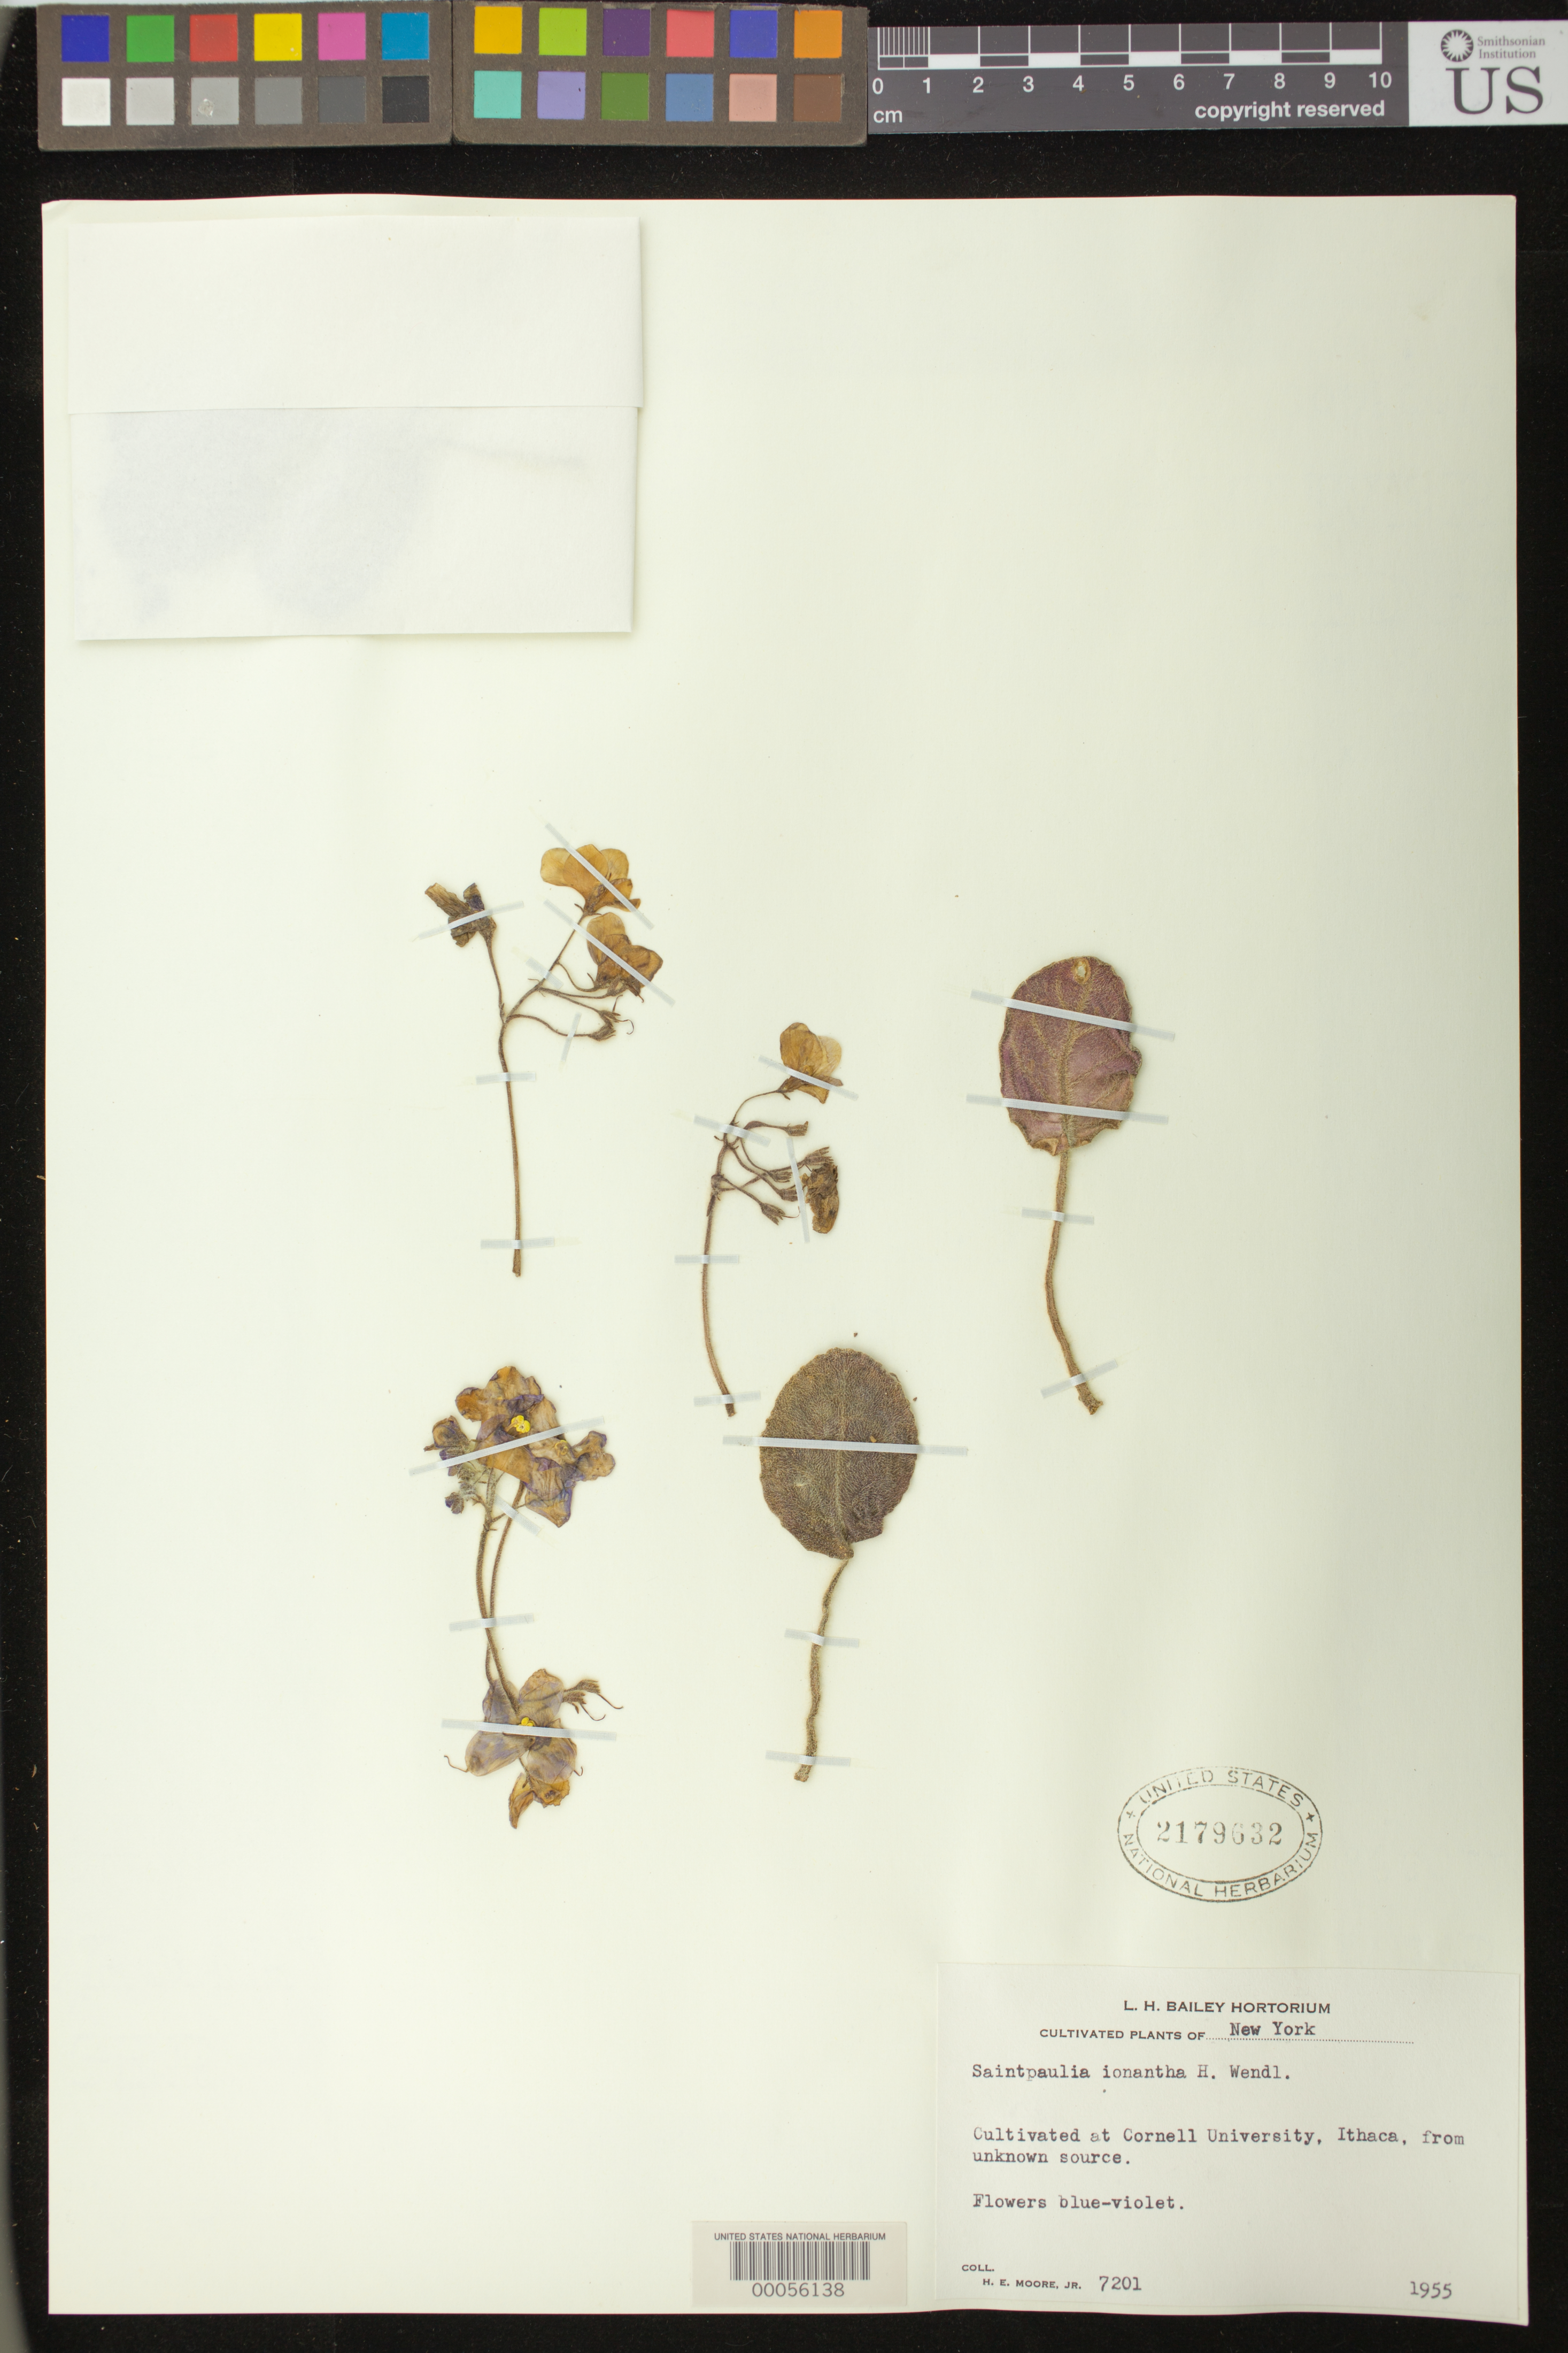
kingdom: Plantae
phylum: Tracheophyta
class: Magnoliopsida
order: Lamiales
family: Gesneriaceae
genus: Streptocarpus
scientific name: Streptocarpus ionanthus subsp. ionanthus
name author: (H. Wendl.) Christenh.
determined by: Skog, Laurence E.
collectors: H. E. Moore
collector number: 7201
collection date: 1955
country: United States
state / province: New York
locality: Cornell University, Ithaca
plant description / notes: unknown source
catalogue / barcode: US 2179632